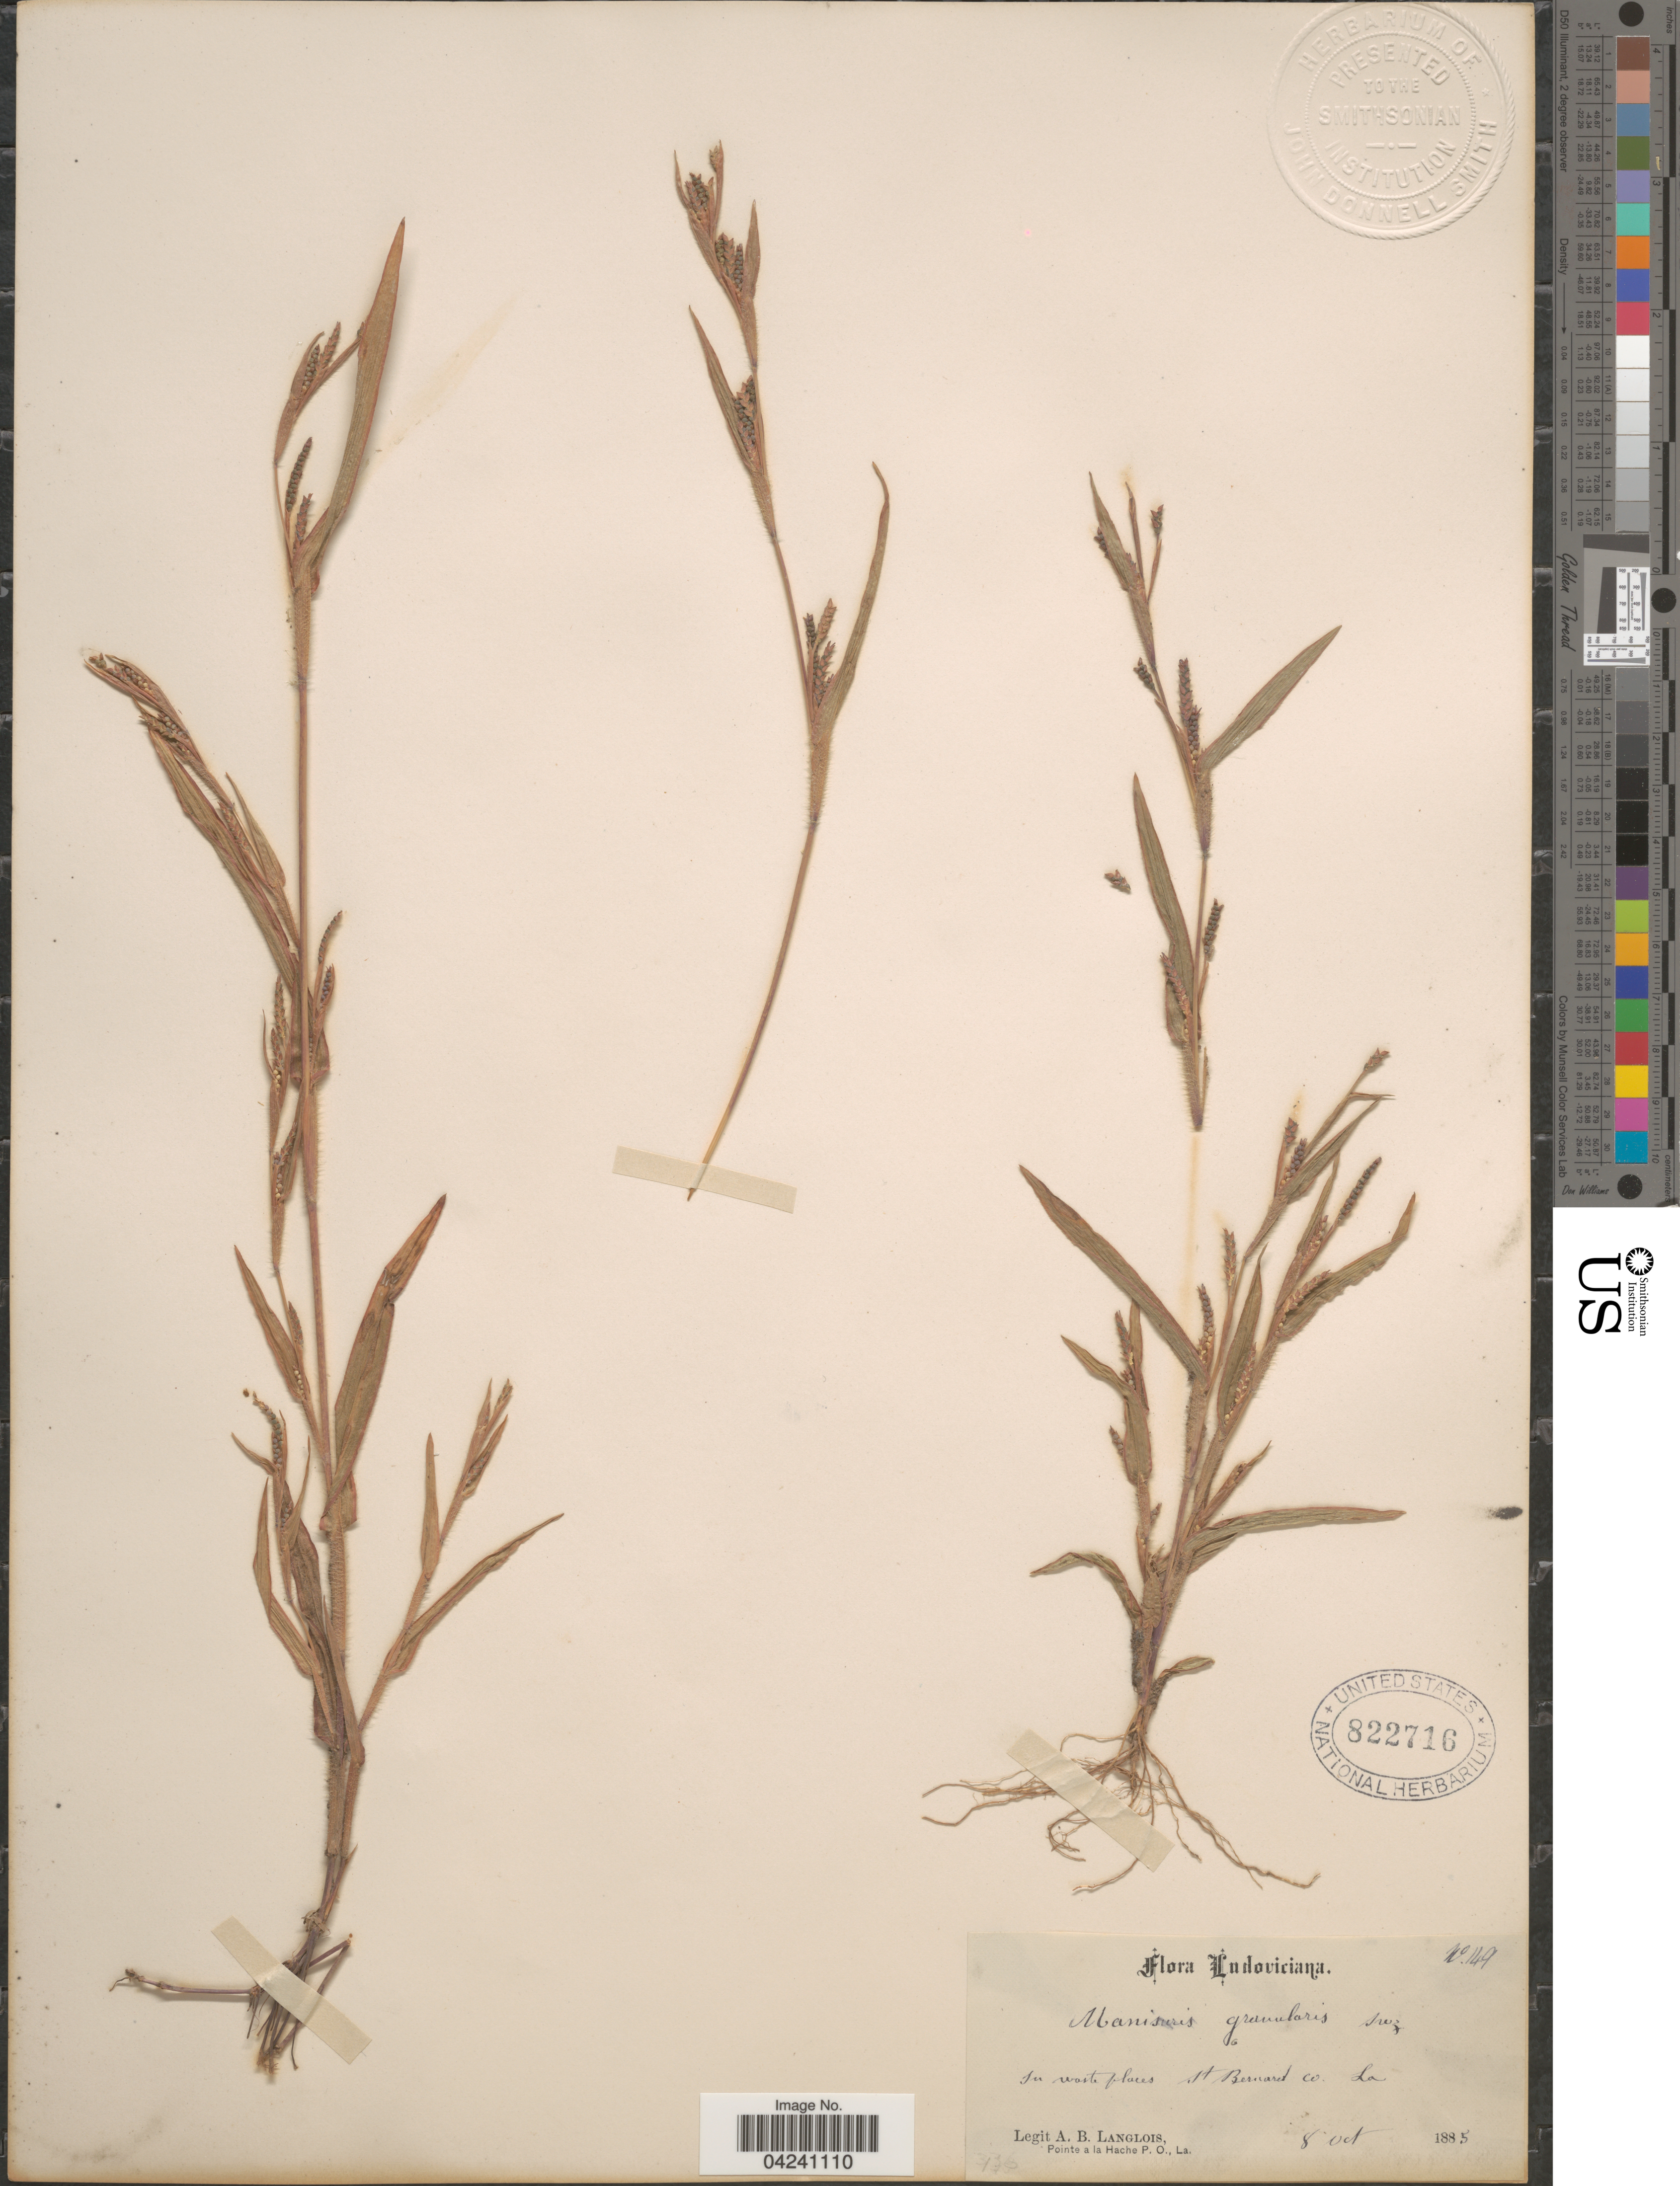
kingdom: Plantae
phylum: Tracheophyta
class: Liliopsida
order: Poales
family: Poaceae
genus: Hackelochloa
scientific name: Hackelochloa granularis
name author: (L.) Kuntze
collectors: A. Langlois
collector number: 149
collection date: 1885-10-08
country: United States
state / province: Louisiana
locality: Ludoviciana. In waste places, St Bernard Co.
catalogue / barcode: US 822716